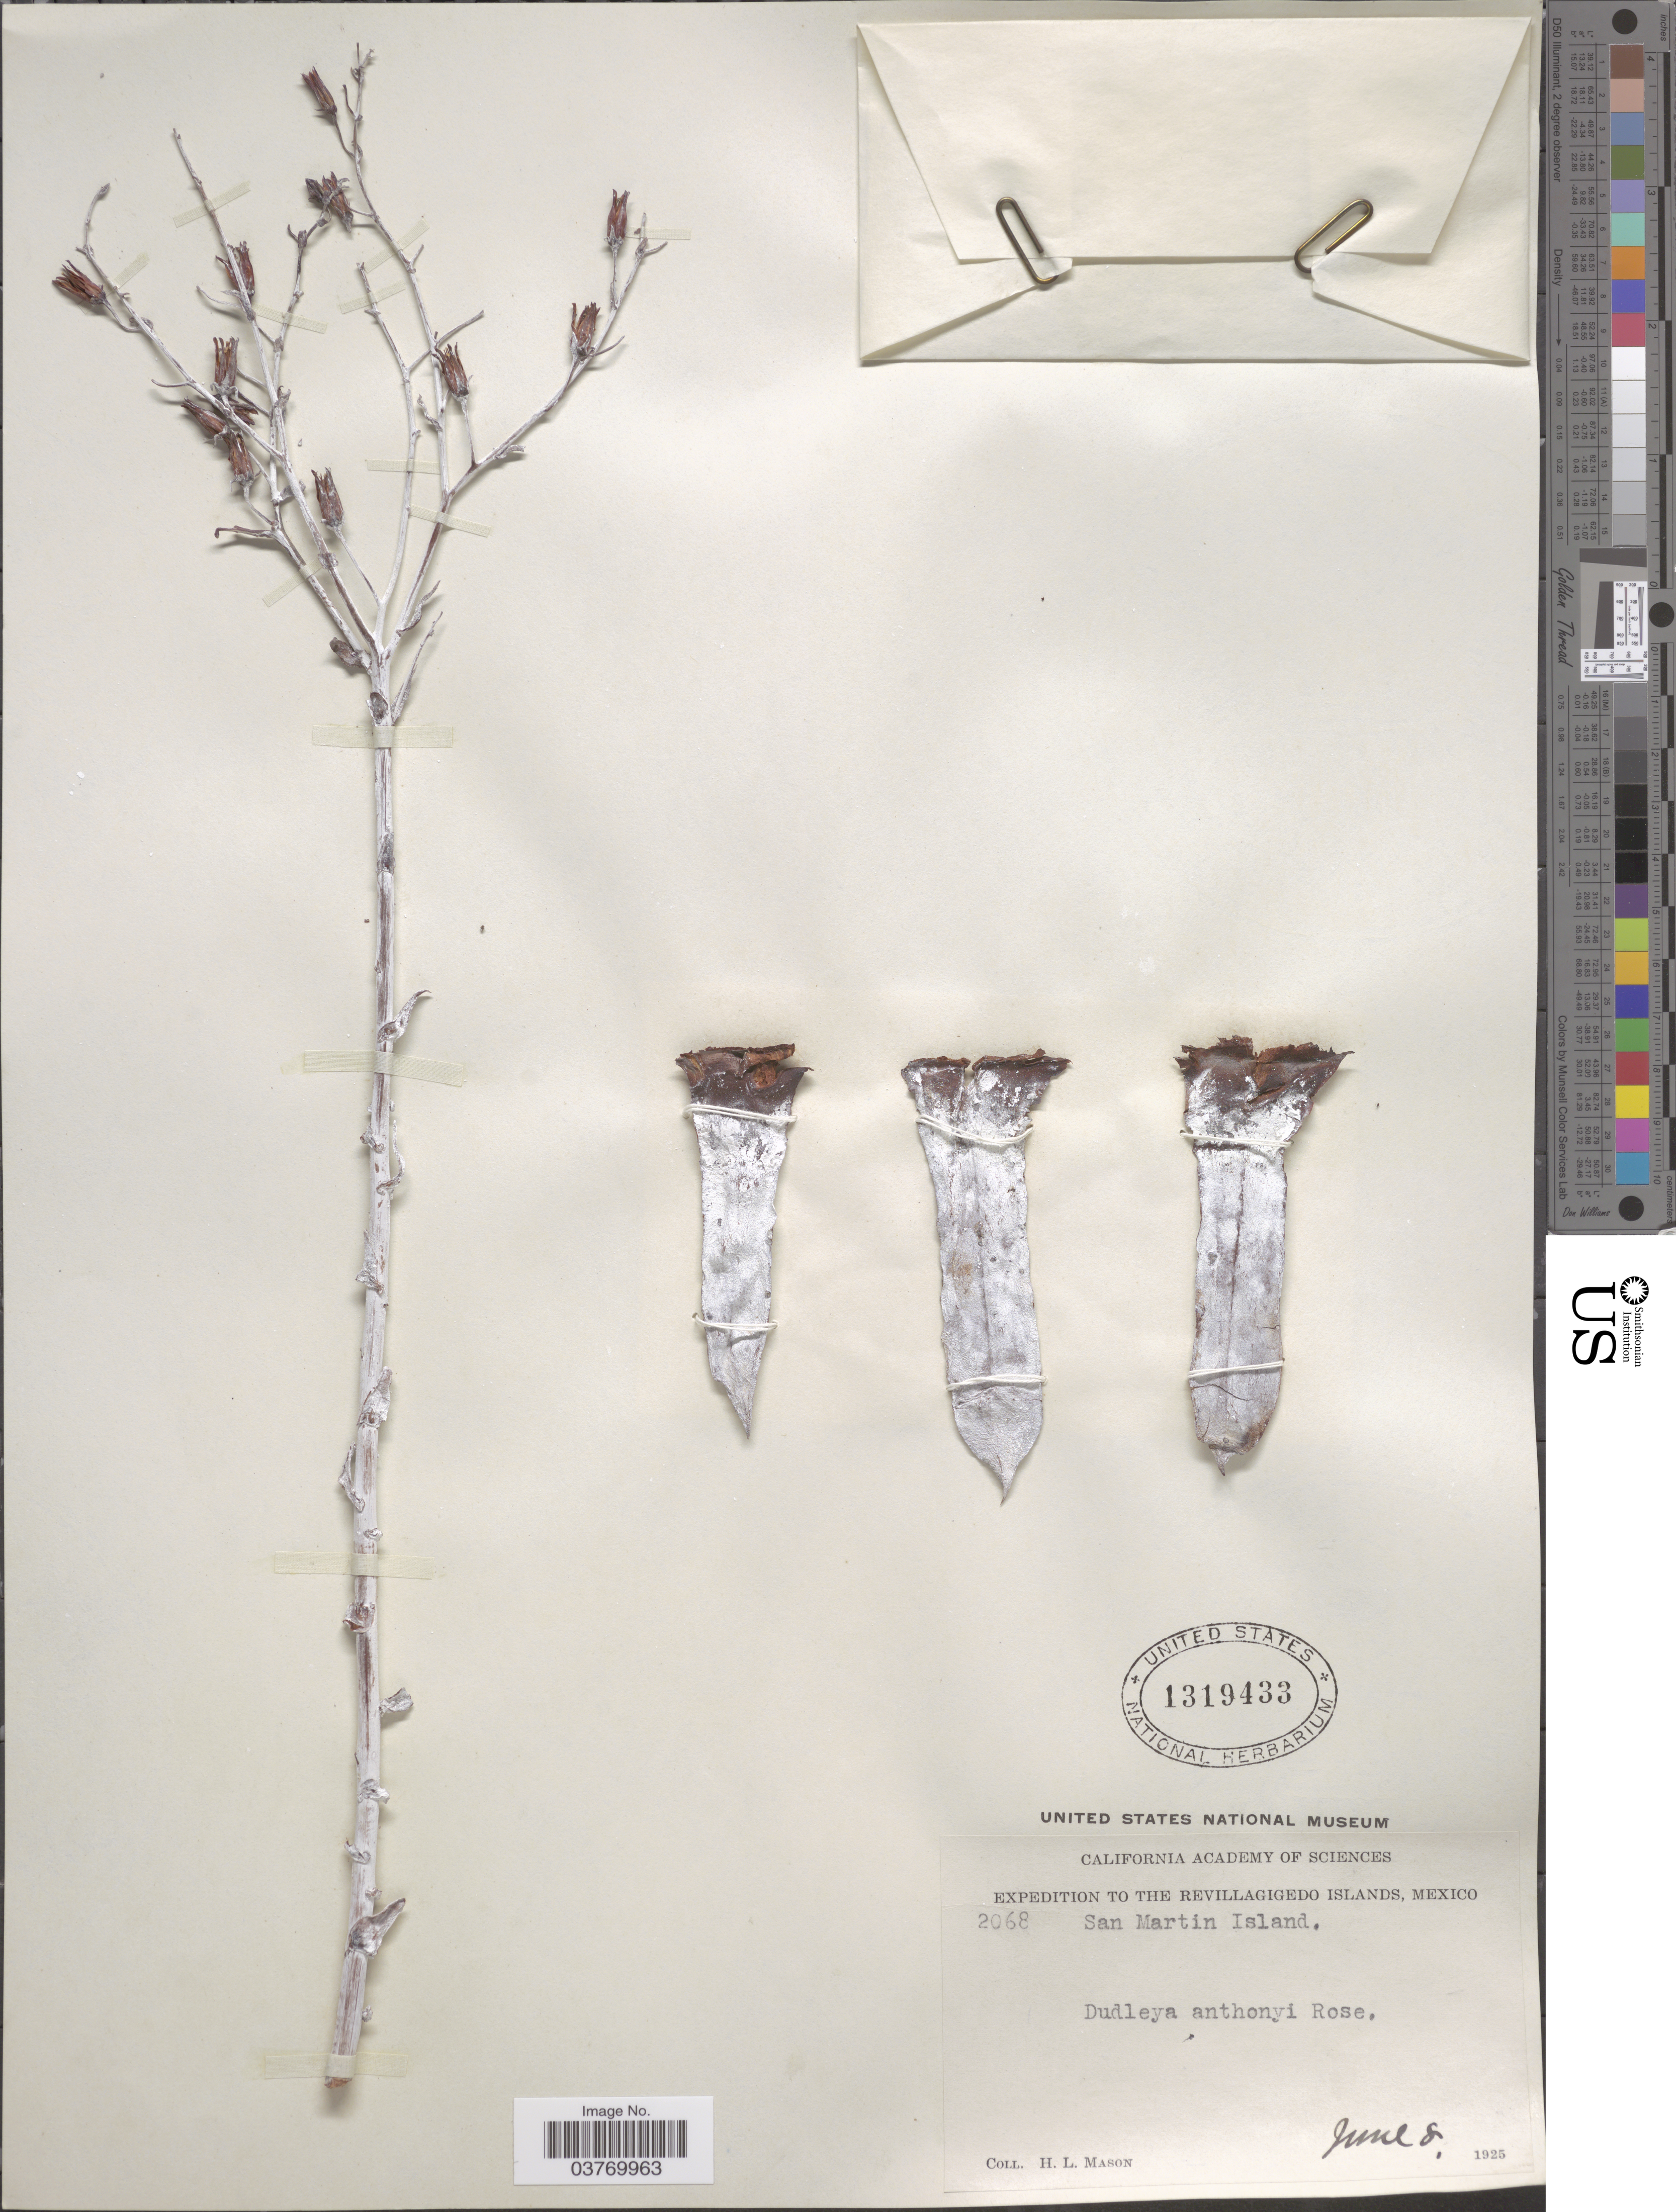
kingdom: Plantae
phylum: Tracheophyta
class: Magnoliopsida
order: Saxifragales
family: Crassulaceae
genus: Dudleya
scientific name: Dudleya anthonyi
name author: Rose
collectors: H. L. Mason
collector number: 2068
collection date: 1925-06-08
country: Mexico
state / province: Colima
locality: The Revillagigedo Islands. San Martin Island.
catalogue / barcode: US 1319433